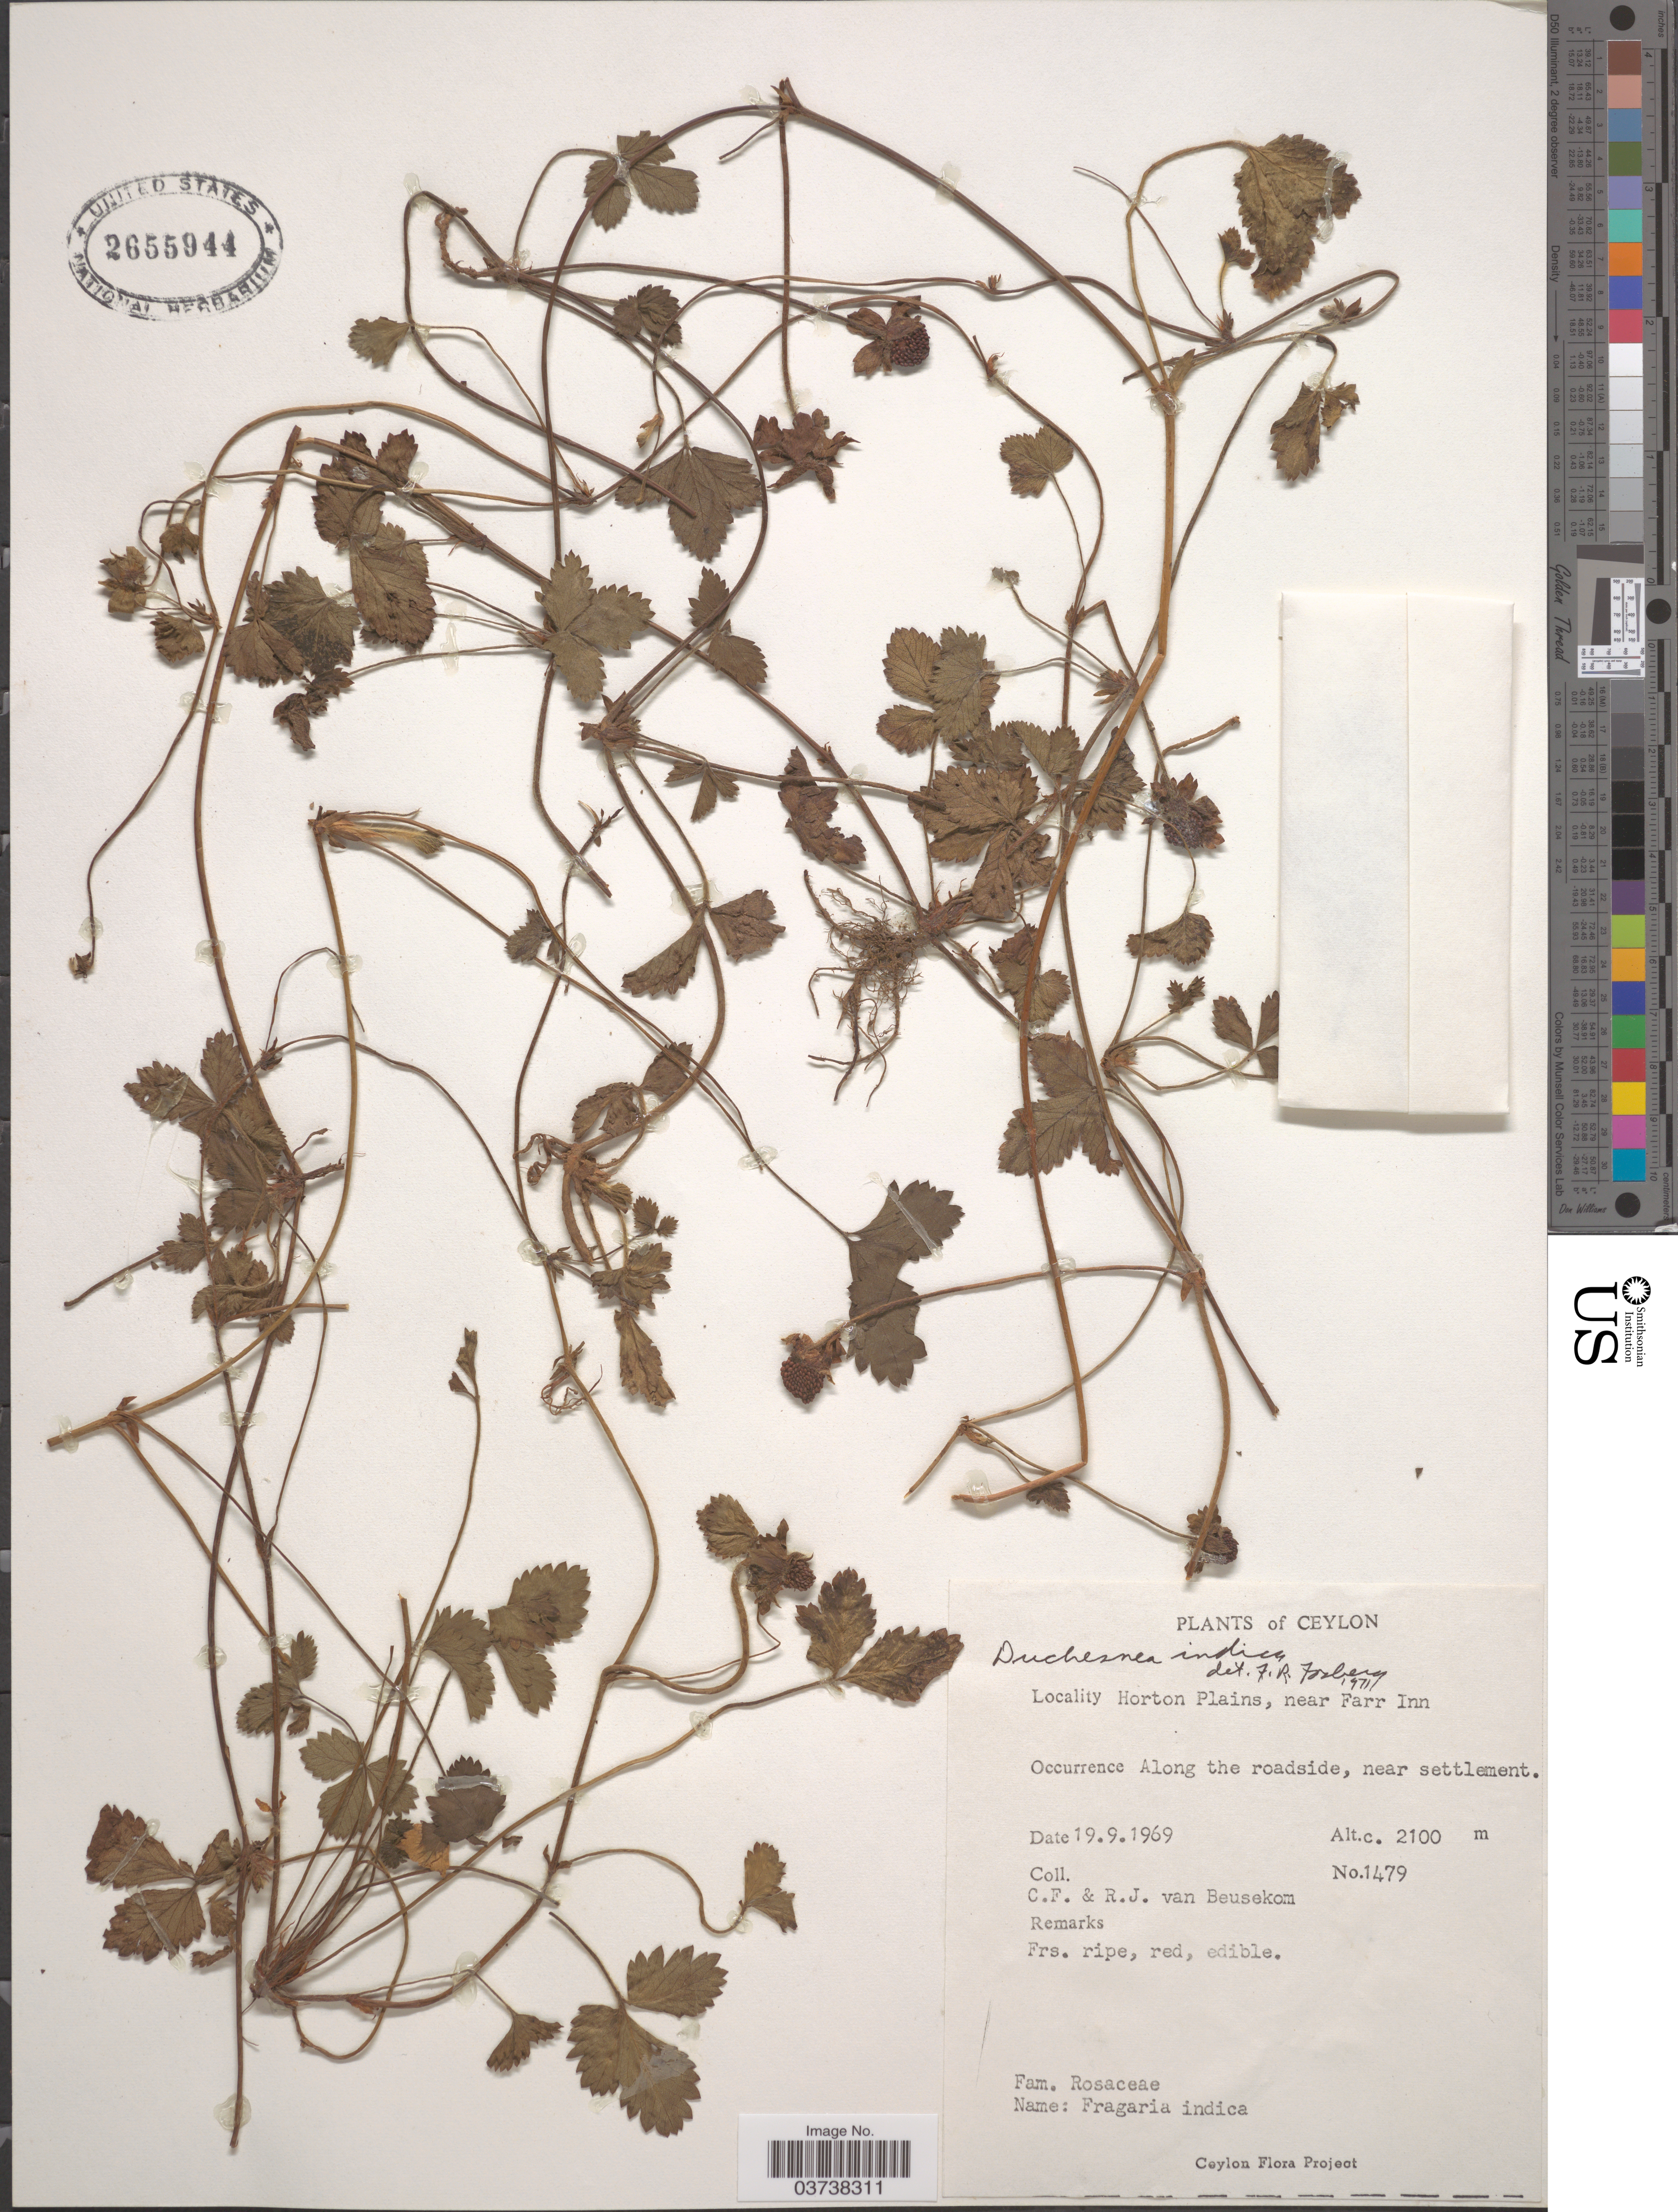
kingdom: Plantae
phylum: Tracheophyta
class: Magnoliopsida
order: Rosales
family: Rosaceae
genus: Potentilla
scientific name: Potentilla indica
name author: (Andrews) Th. Wolf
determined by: Strong, Mark T., (BOT), Smithsonian Institution - National Museum of Natural History (UNITED STATES)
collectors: C. F. Beusekom & R. Beusekom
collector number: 1479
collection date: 1969-09-19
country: Sri Lanka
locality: Ceylon. Horton Plains, near Farr Inn. Along the roadside, near settlement.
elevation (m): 2100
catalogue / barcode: US 2655944